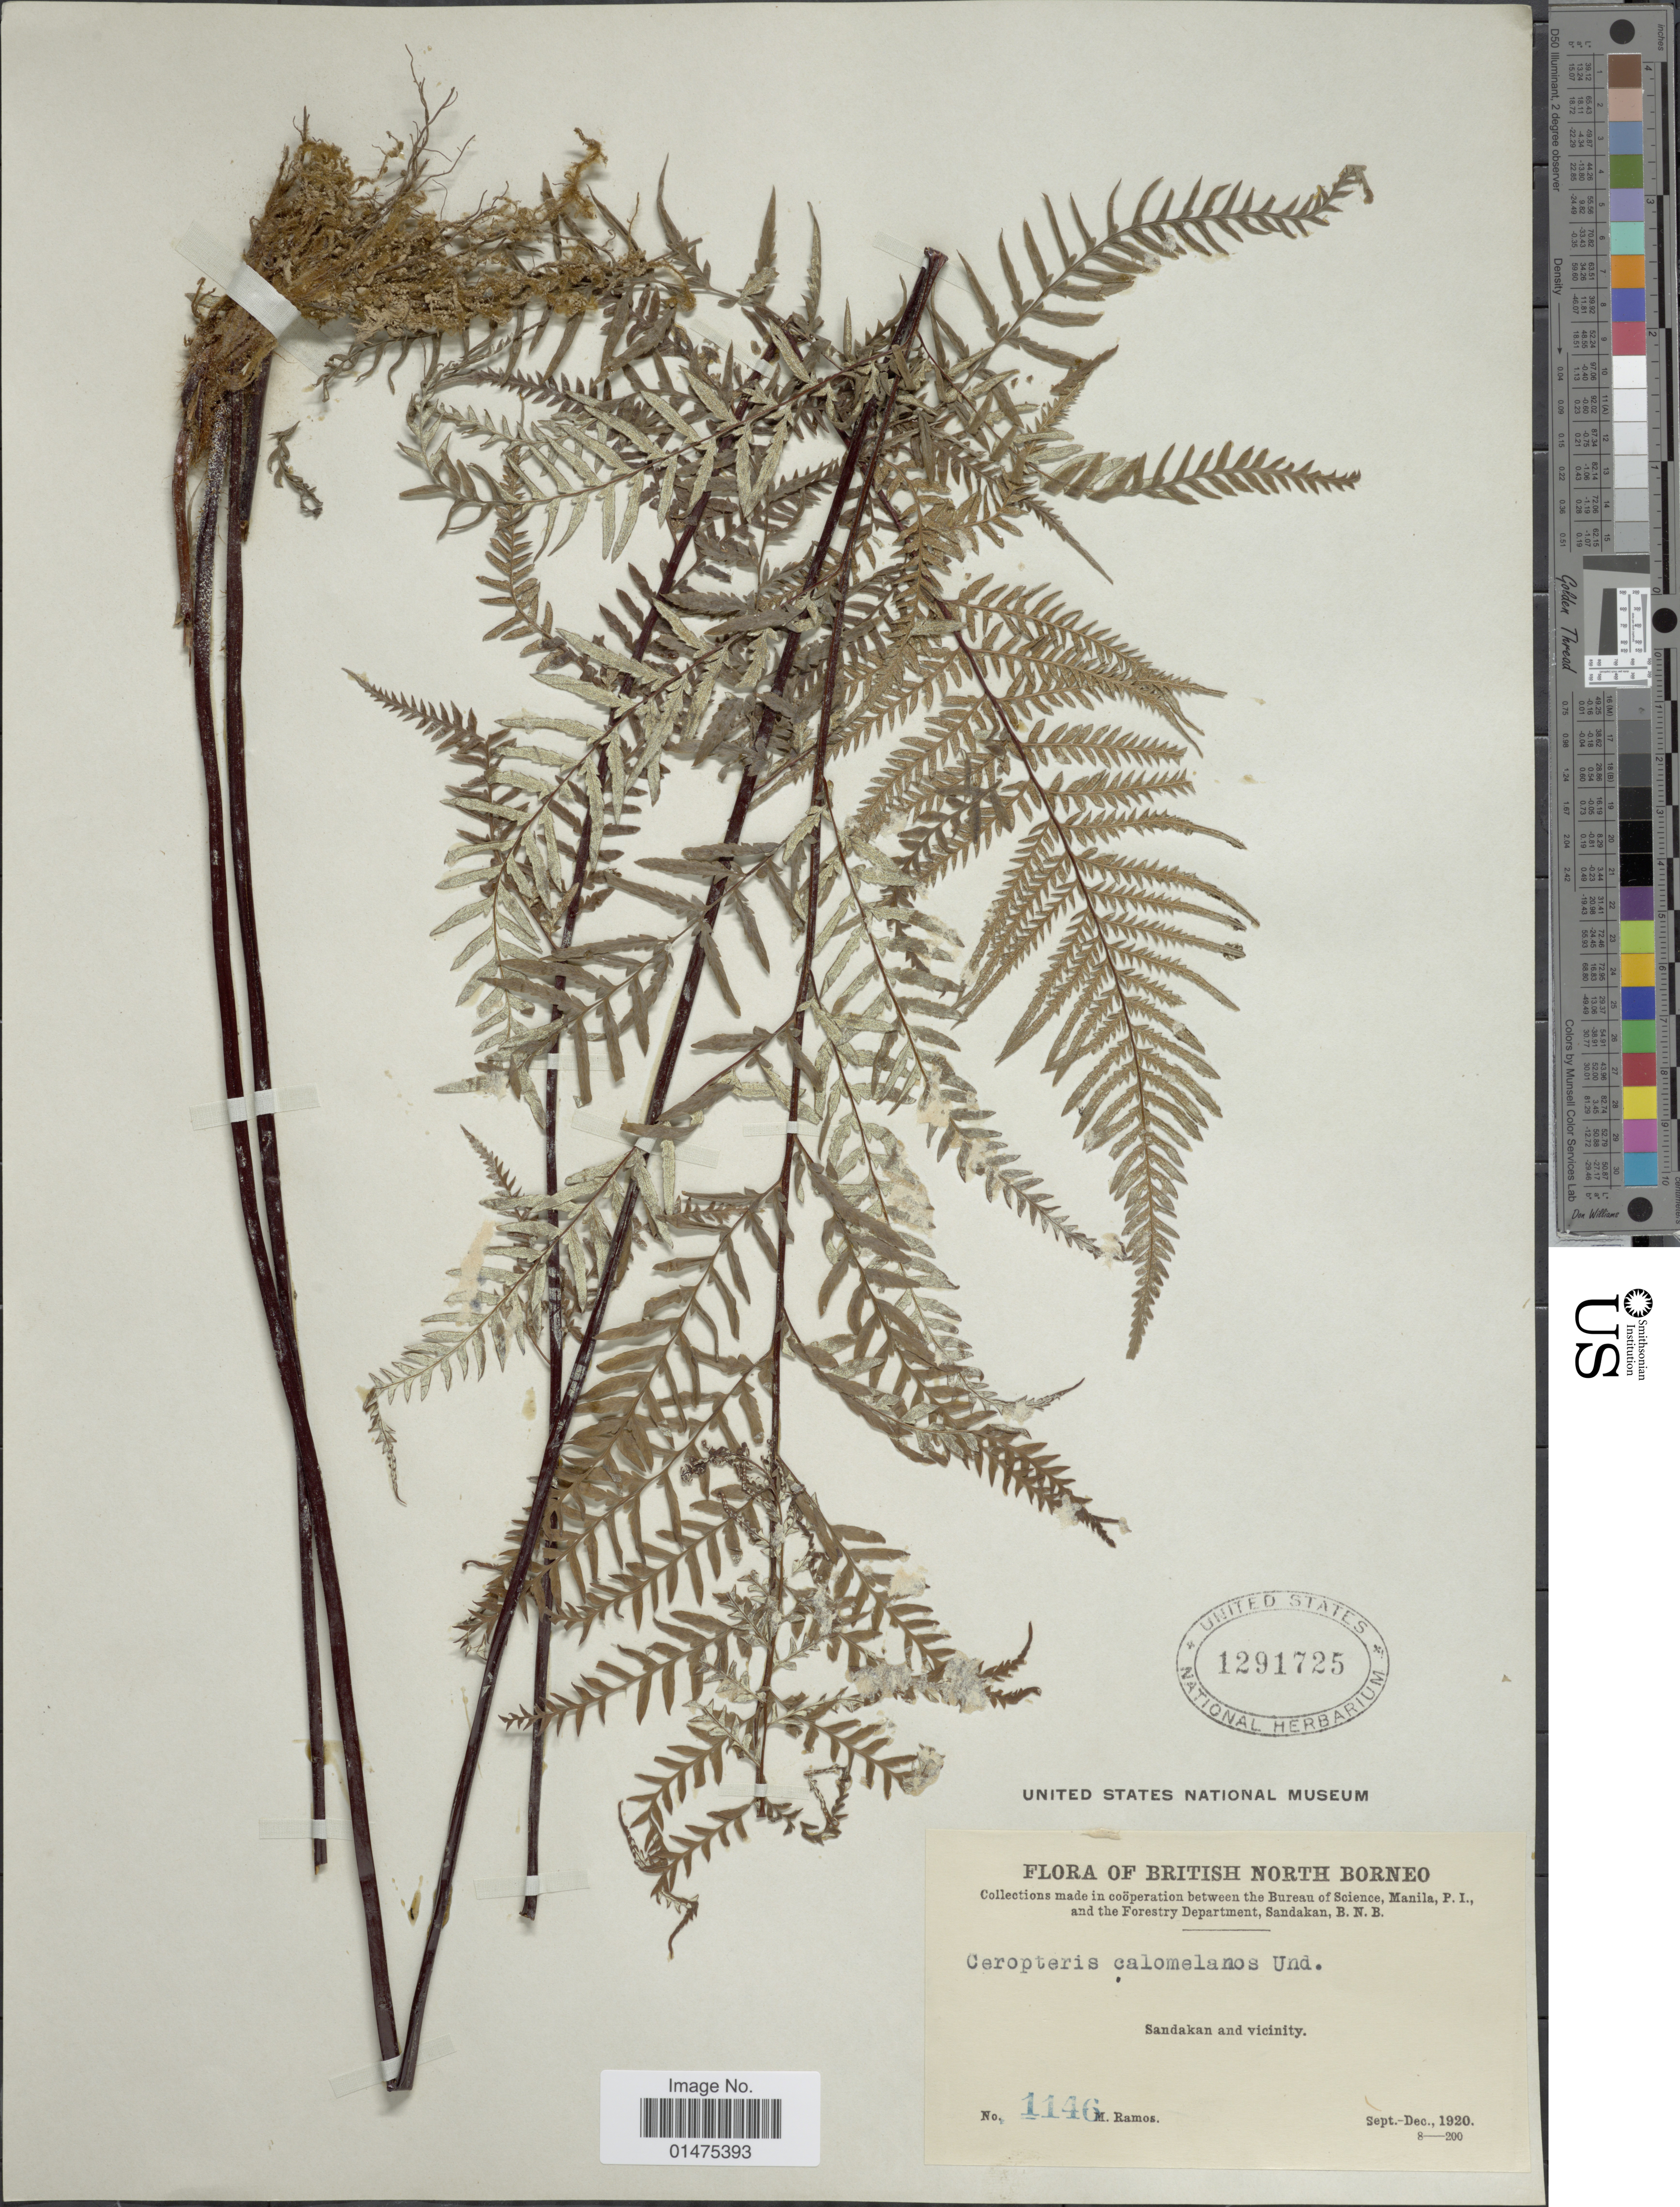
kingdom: Plantae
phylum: Tracheophyta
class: Polypodiopsida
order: Polypodiales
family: Pteridaceae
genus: Pityrogramma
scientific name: Pityrogramma calomelanos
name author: (L.) Link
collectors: M. Ramos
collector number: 1146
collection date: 1920-09/1920-12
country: Malaysia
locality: British North Borneo, Sandakan and vicinity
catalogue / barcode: US 1291725